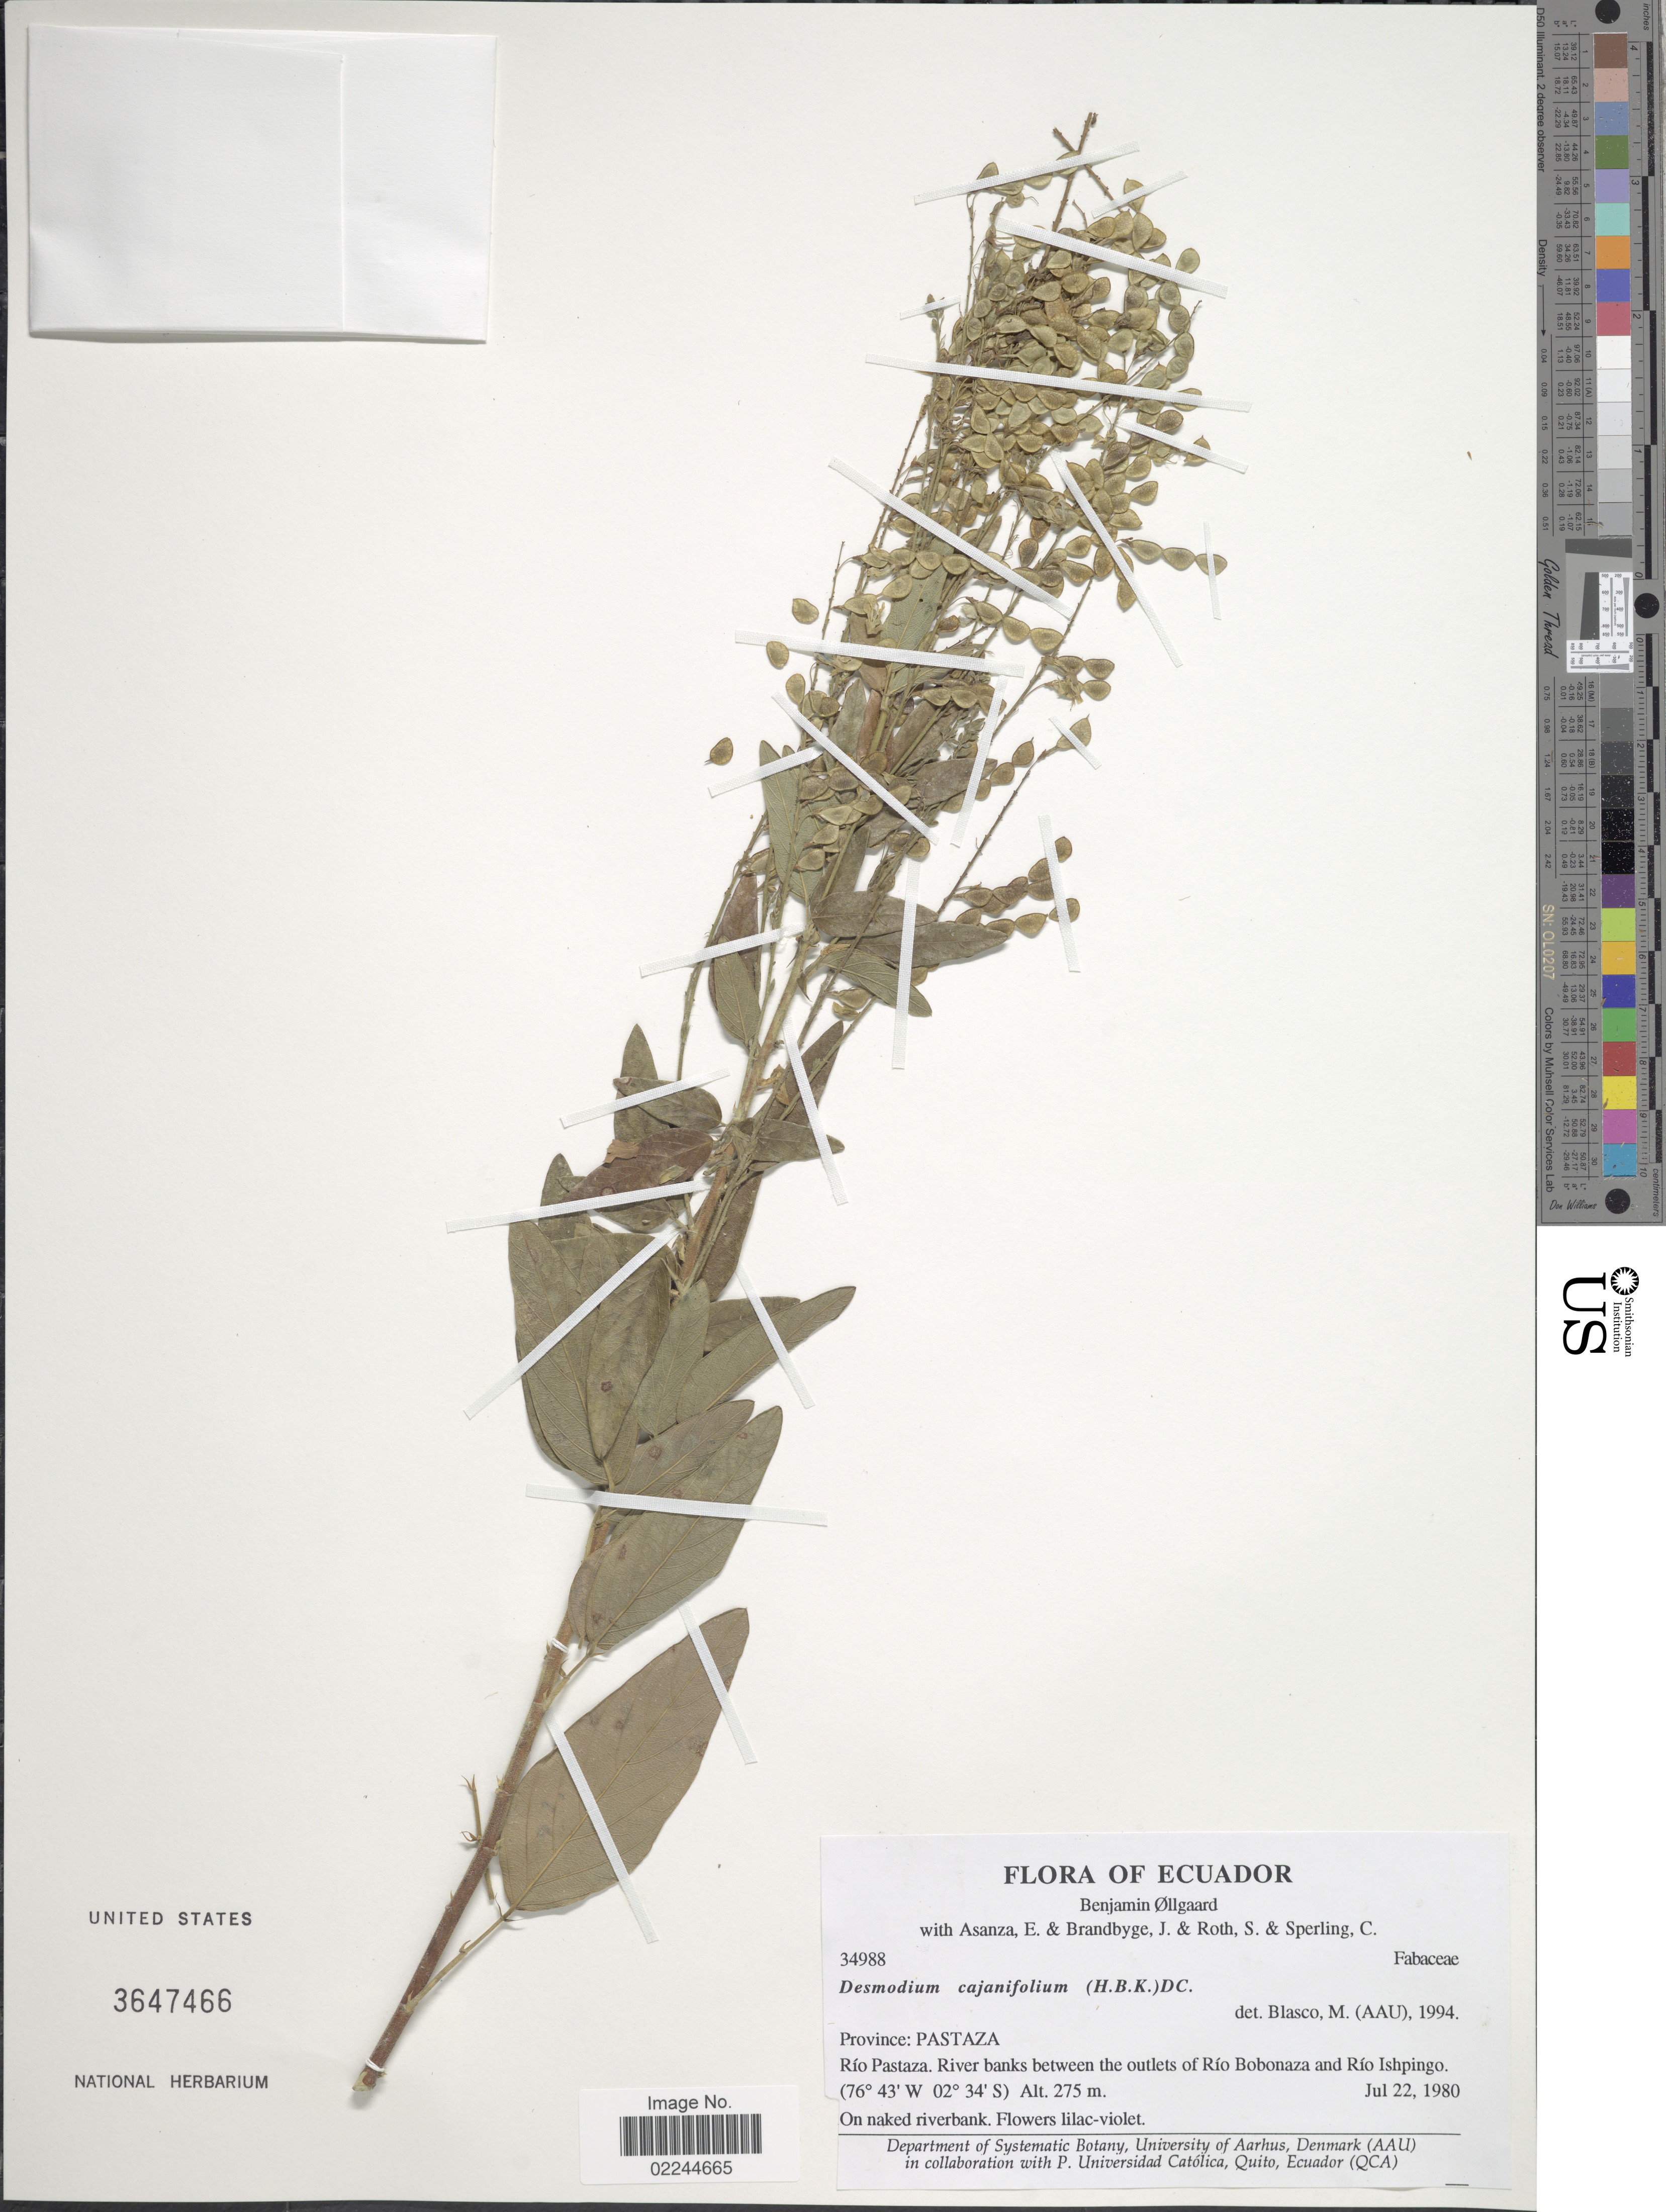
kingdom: Plantae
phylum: Tracheophyta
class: Magnoliopsida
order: Fabales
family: Fabaceae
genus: Desmodium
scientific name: Desmodium cajanifolium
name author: (Kunth) DC.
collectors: B. Øllgaard, E. Asanza, J. Brandbyge, S. Roth & C. Sperling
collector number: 34988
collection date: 1980-07-22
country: Ecuador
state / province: Pastaza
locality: Rio Pastaza. River banks between the outlets of Rio Bobonaza and Rio Ishpingo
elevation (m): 275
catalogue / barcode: US 3647466